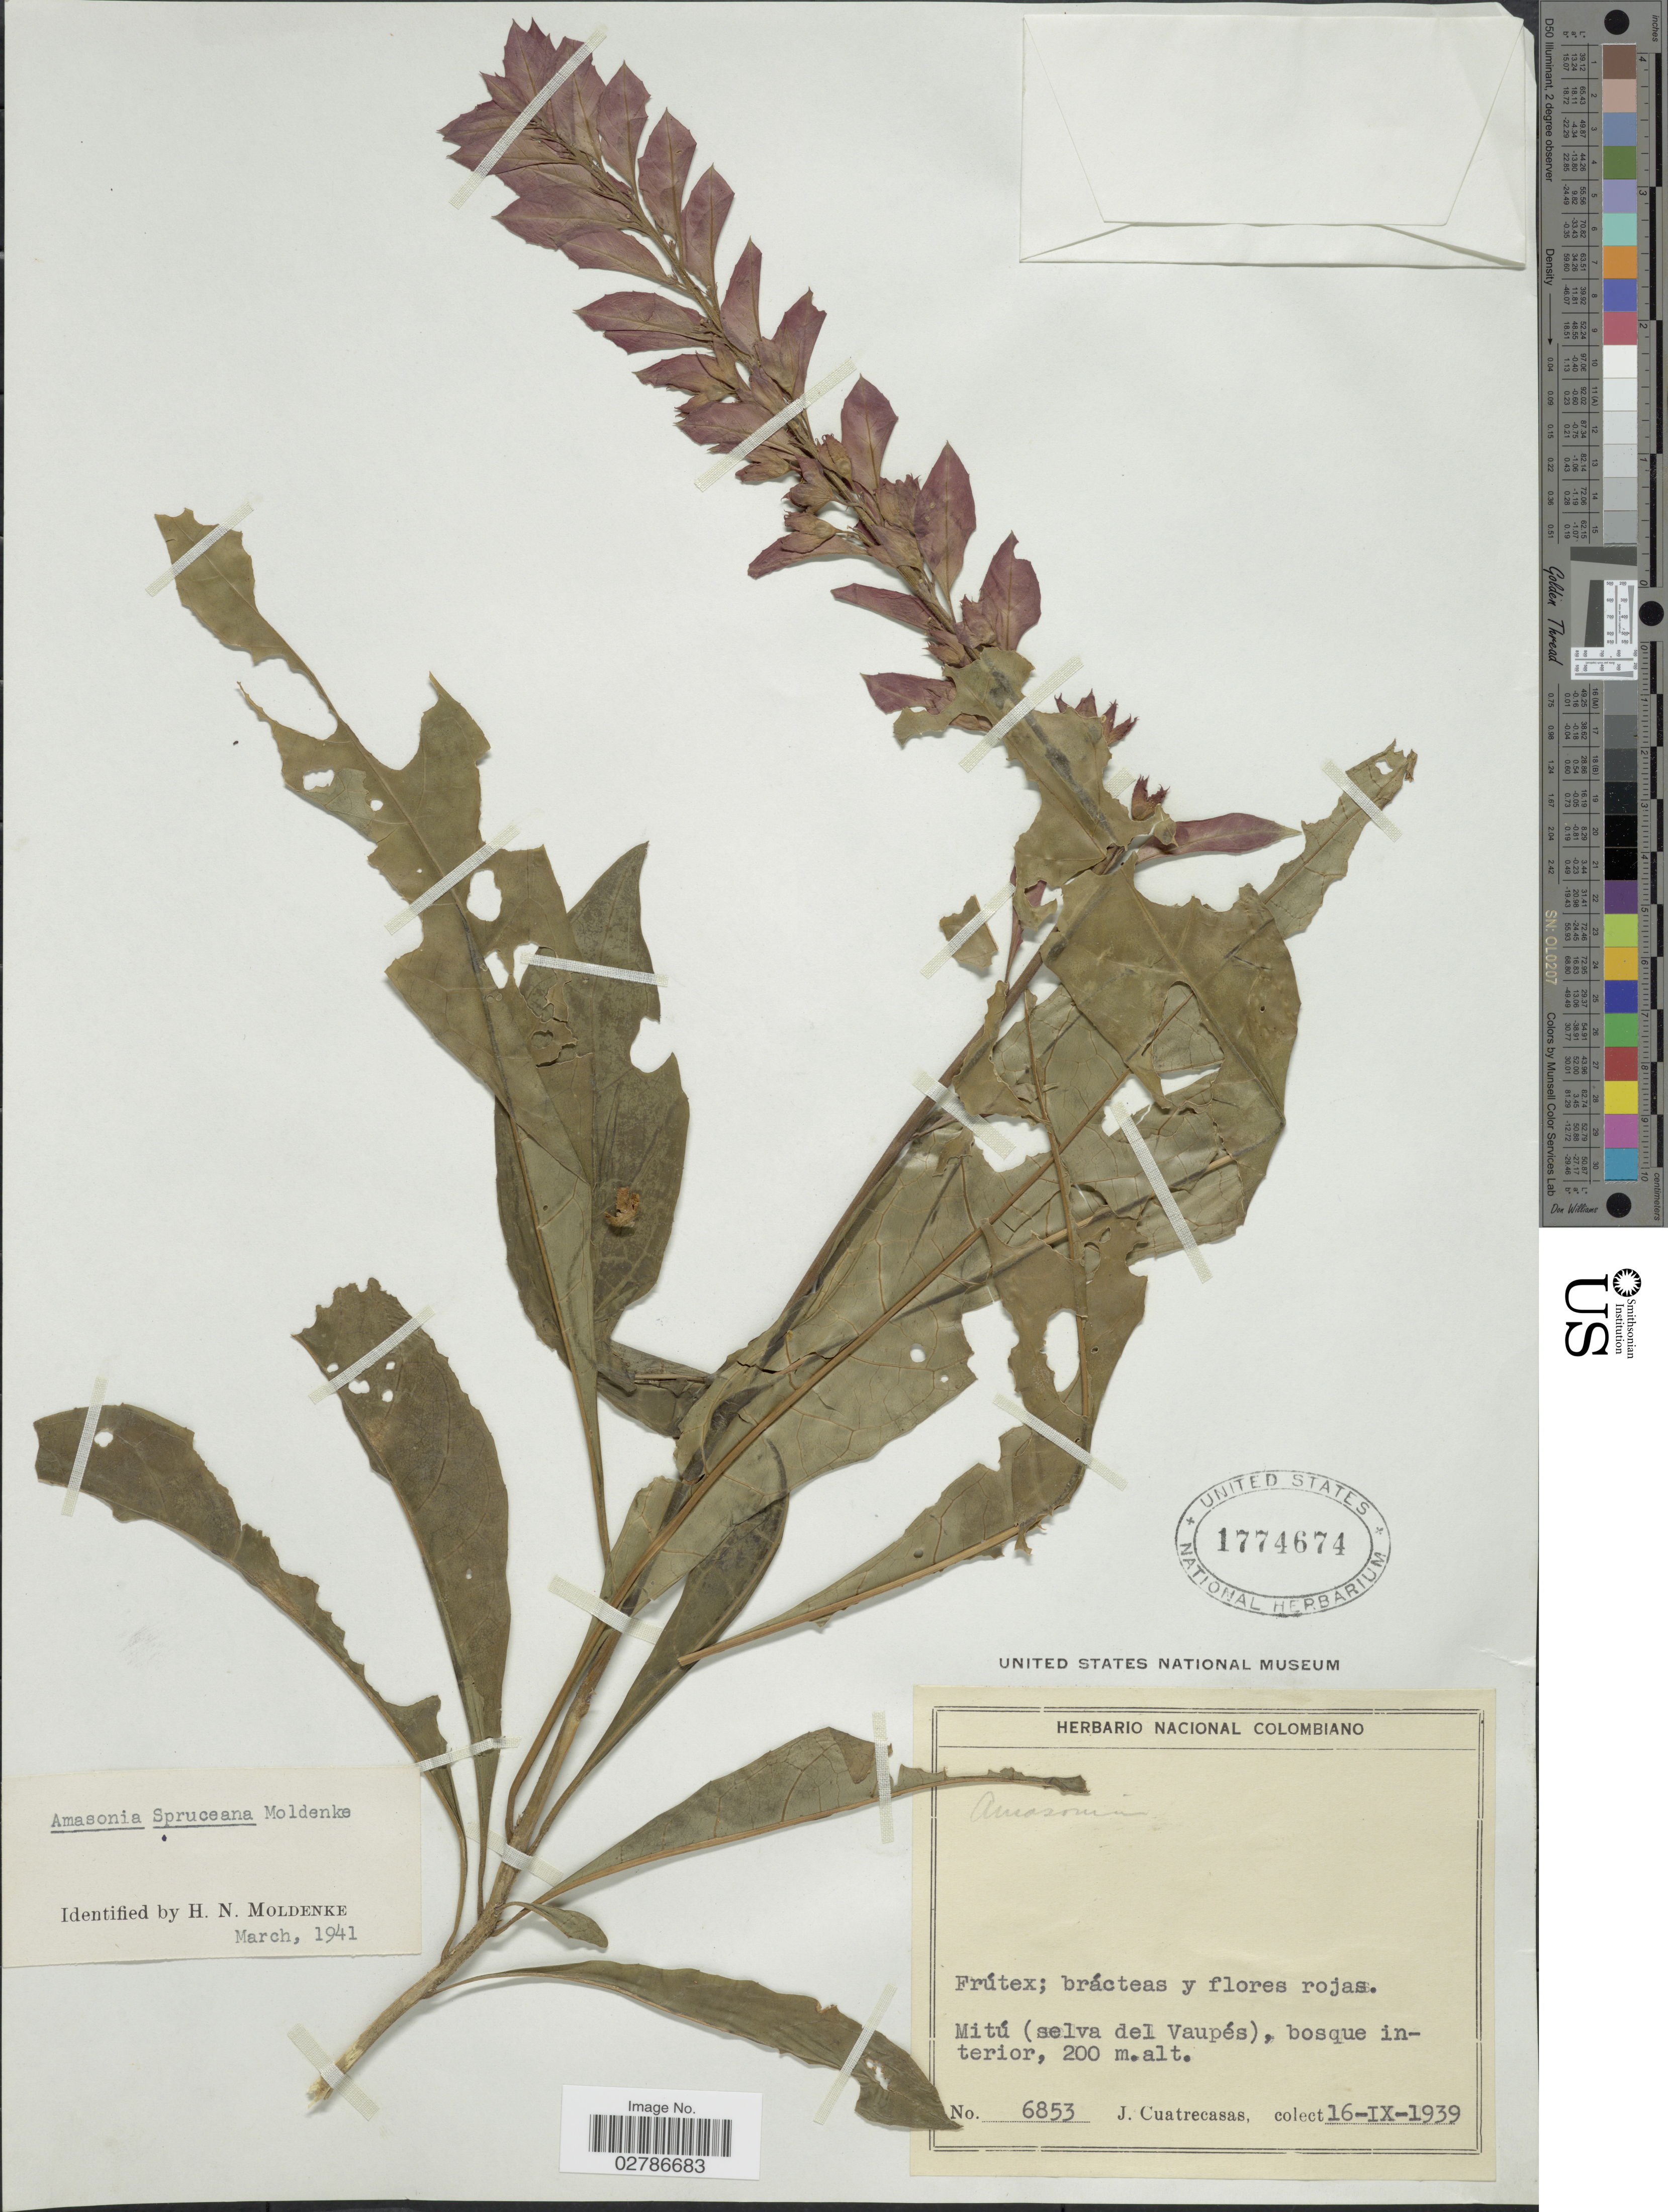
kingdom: Plantae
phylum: Tracheophyta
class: Magnoliopsida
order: Lamiales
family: Lamiaceae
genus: Amasonia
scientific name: Amasonia spruceana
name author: Moldenke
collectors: J. Cuatrecasas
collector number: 6853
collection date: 1939-09-16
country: Colombia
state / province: Vaupés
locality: Mitú (selva del Vaupés)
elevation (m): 200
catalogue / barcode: US 1774674